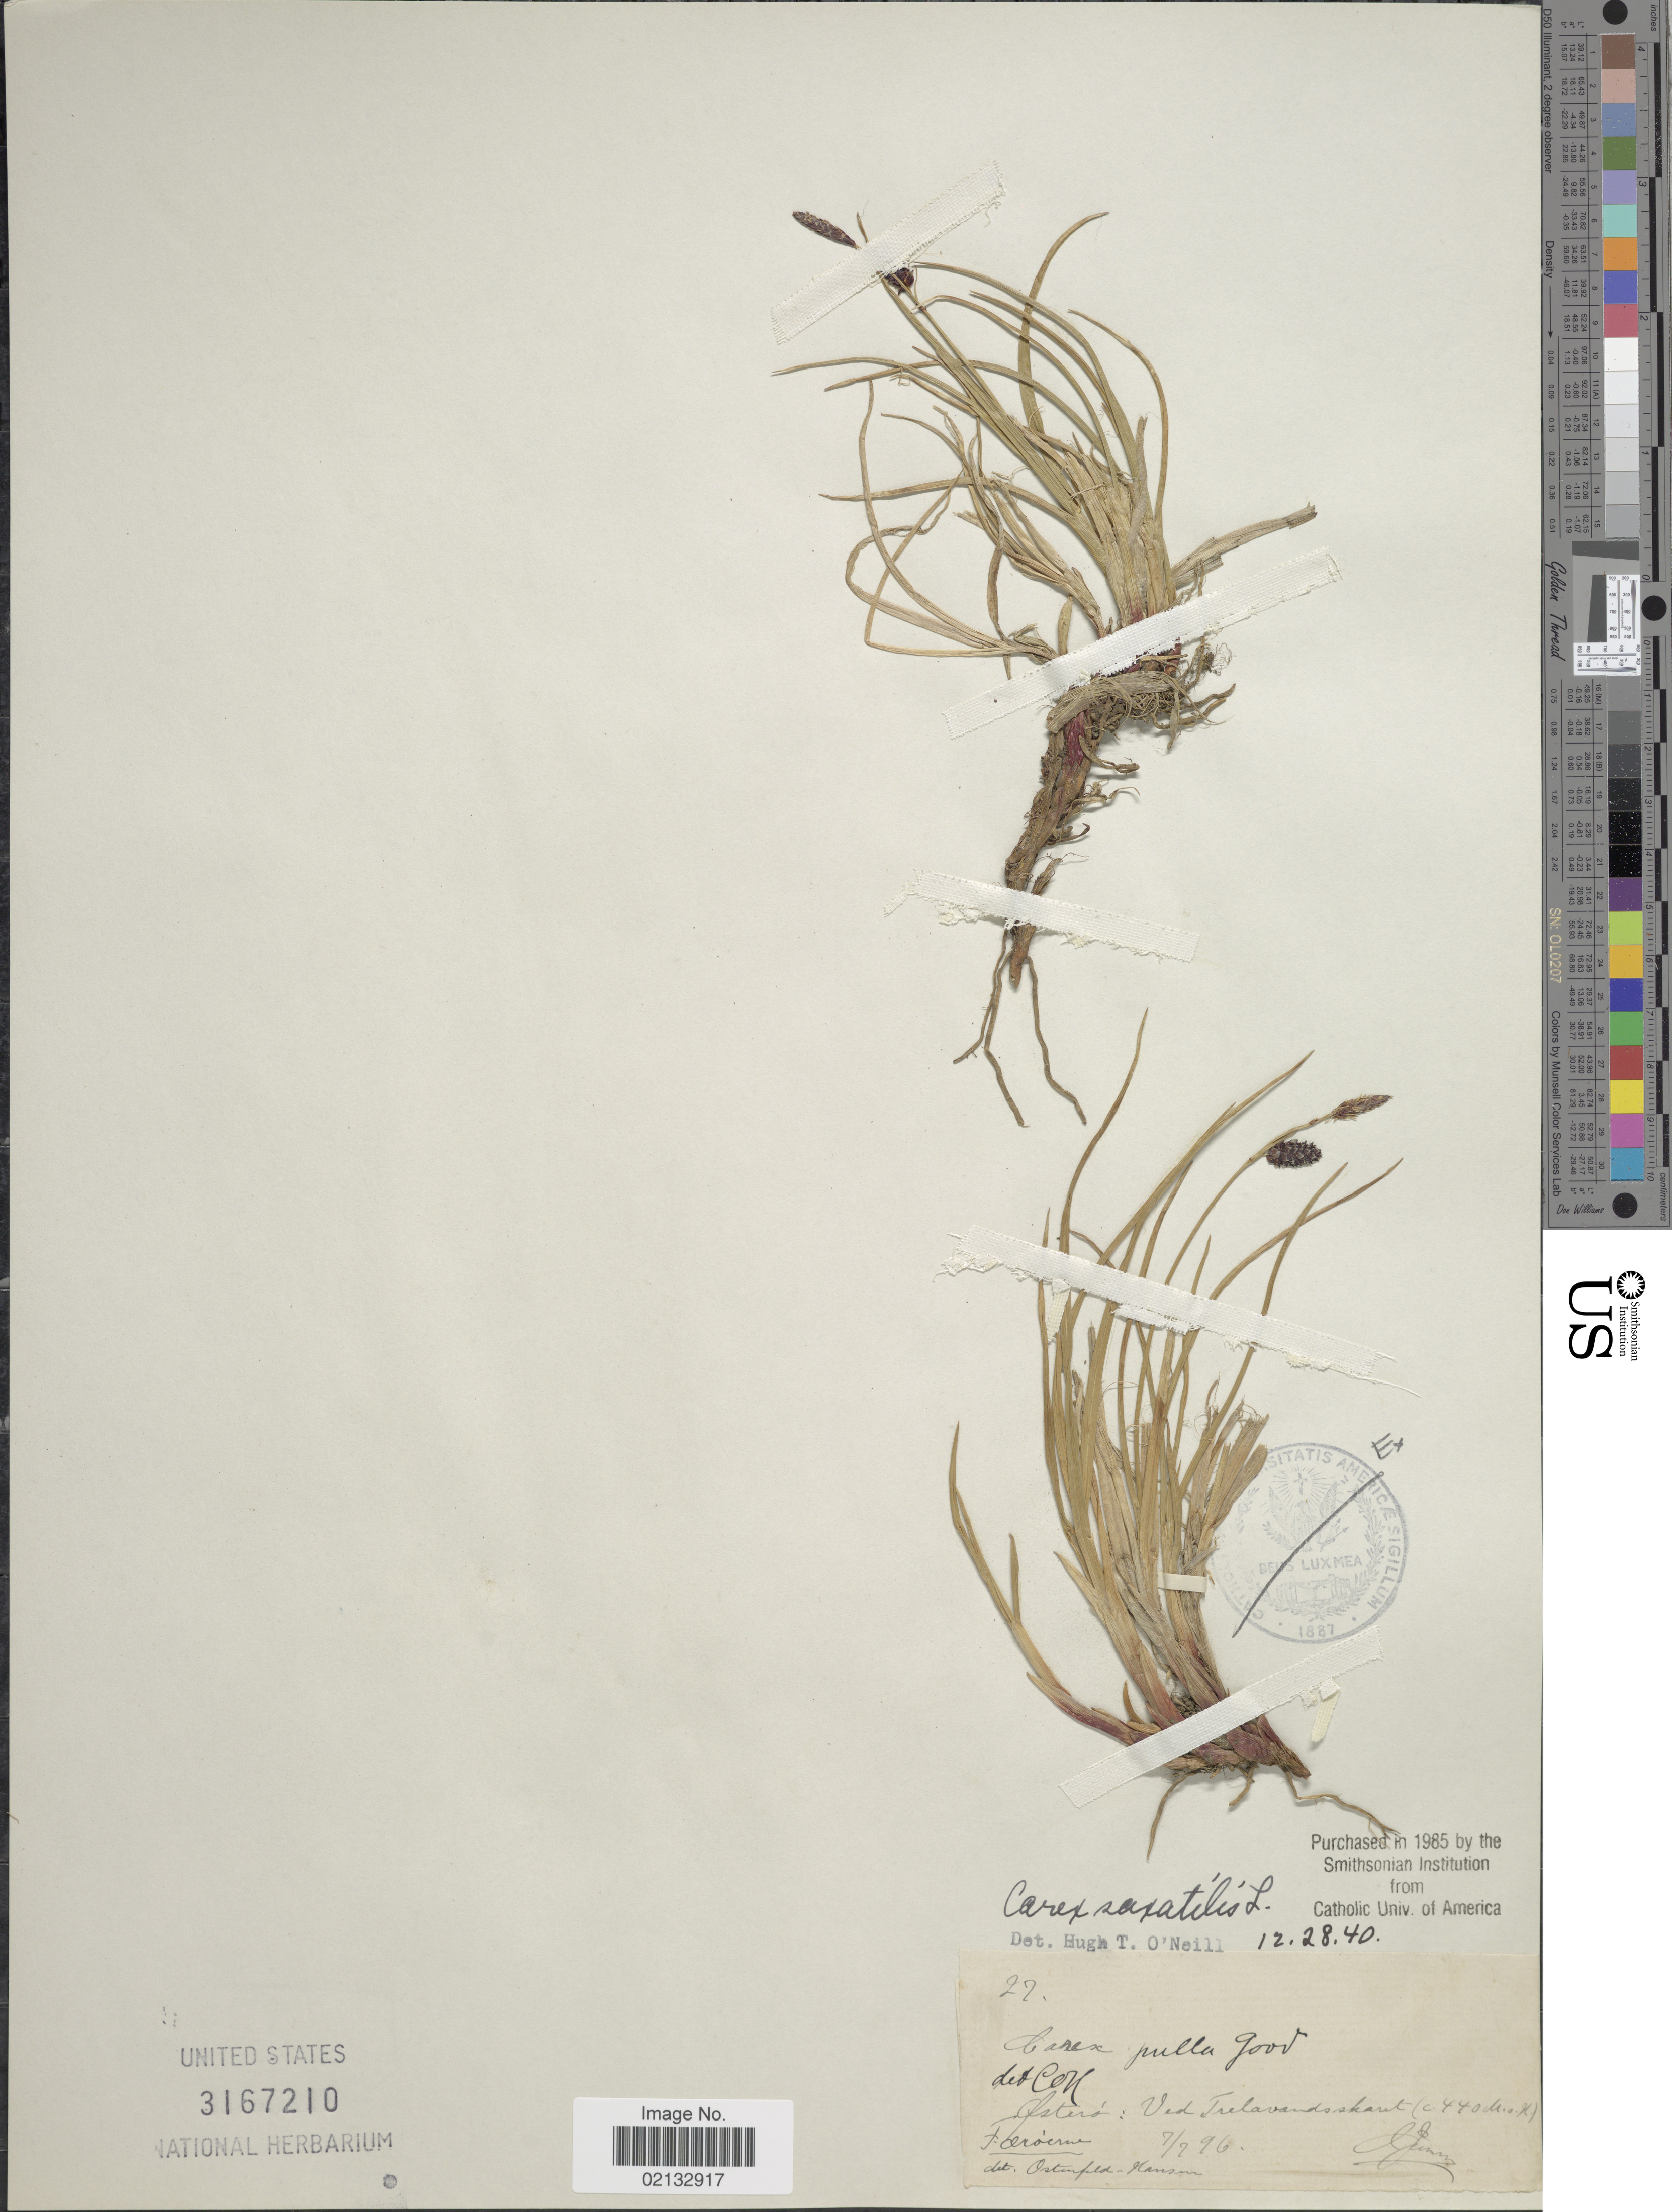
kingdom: Plantae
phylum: Tracheophyta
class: Liliopsida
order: Poales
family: Cyperaceae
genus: Carex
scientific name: Carex saxatilis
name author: L.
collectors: A. Jennen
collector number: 27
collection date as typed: Transcribed d/m/y: 7/7/96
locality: Alstero: Ved Trelavandskaret [interpreted]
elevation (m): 440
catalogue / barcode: US 3167210